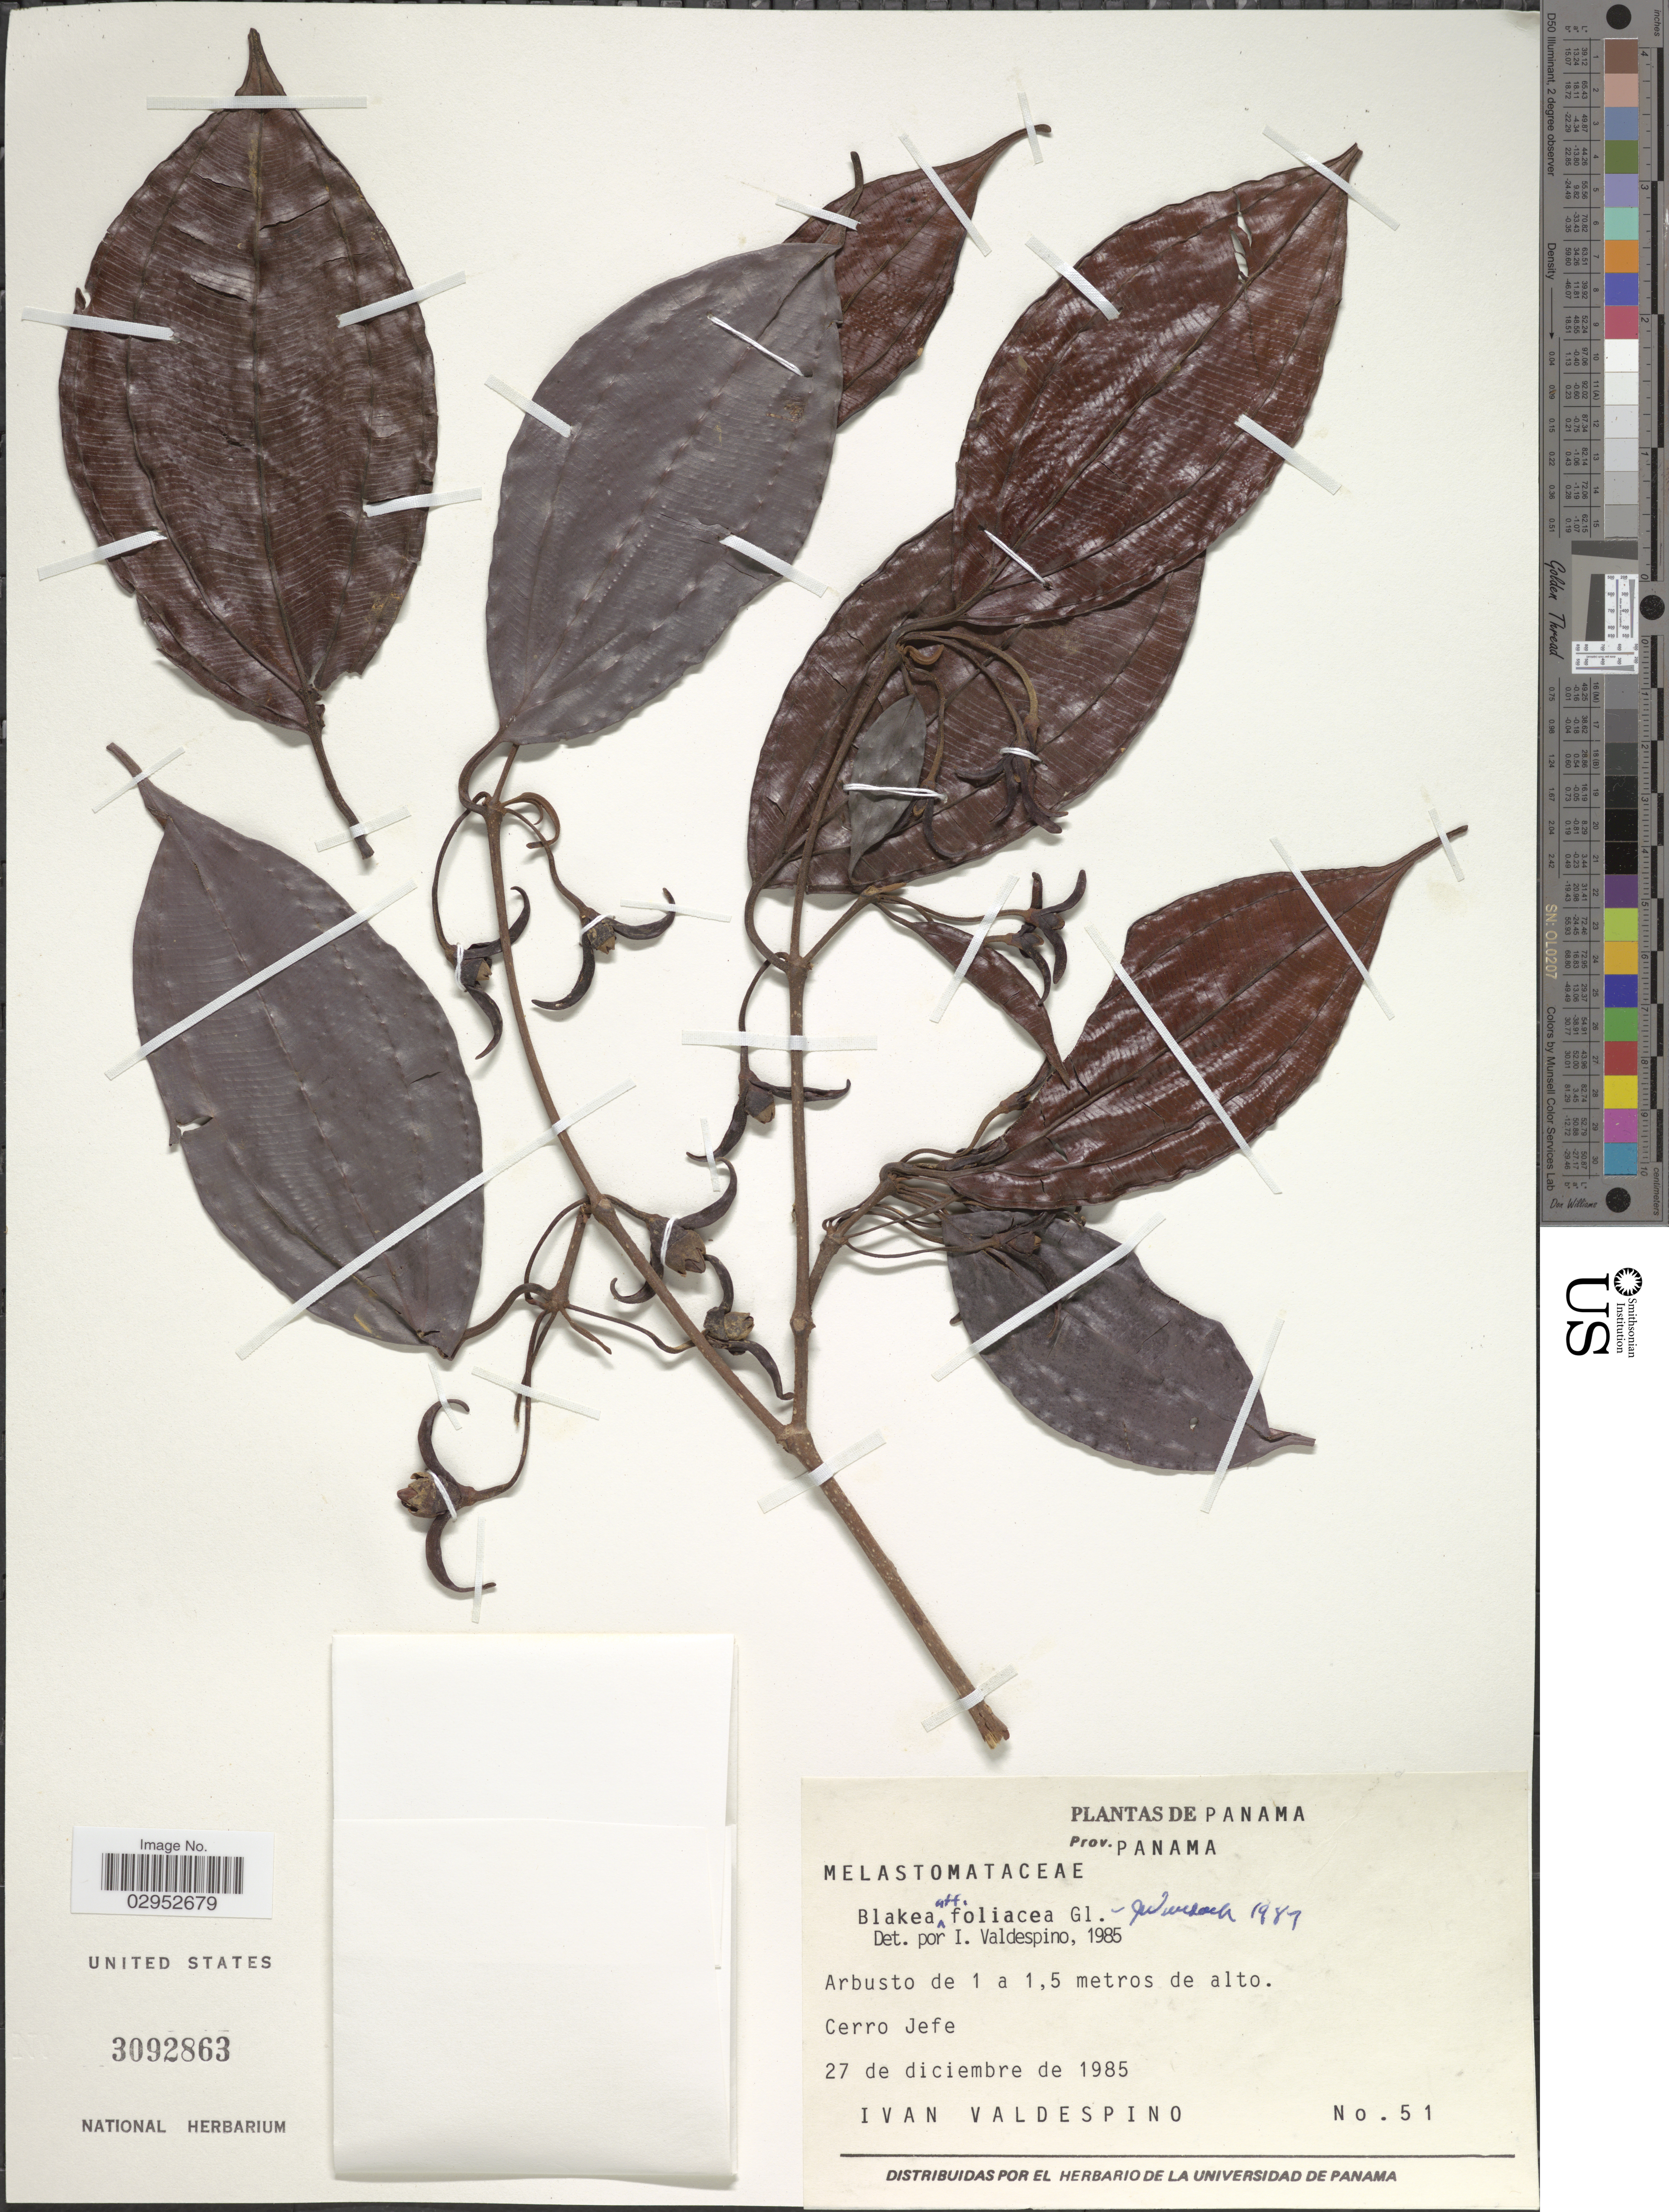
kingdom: Plantae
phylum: Tracheophyta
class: Magnoliopsida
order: Myrtales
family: Melastomataceae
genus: Blakea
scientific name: Blakea foliacea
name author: Gleason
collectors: I. Valdespino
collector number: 51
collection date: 1985-12-27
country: Panama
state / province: Panamá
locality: Prov. Panama. Cerro Jefe.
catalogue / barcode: US 3092863